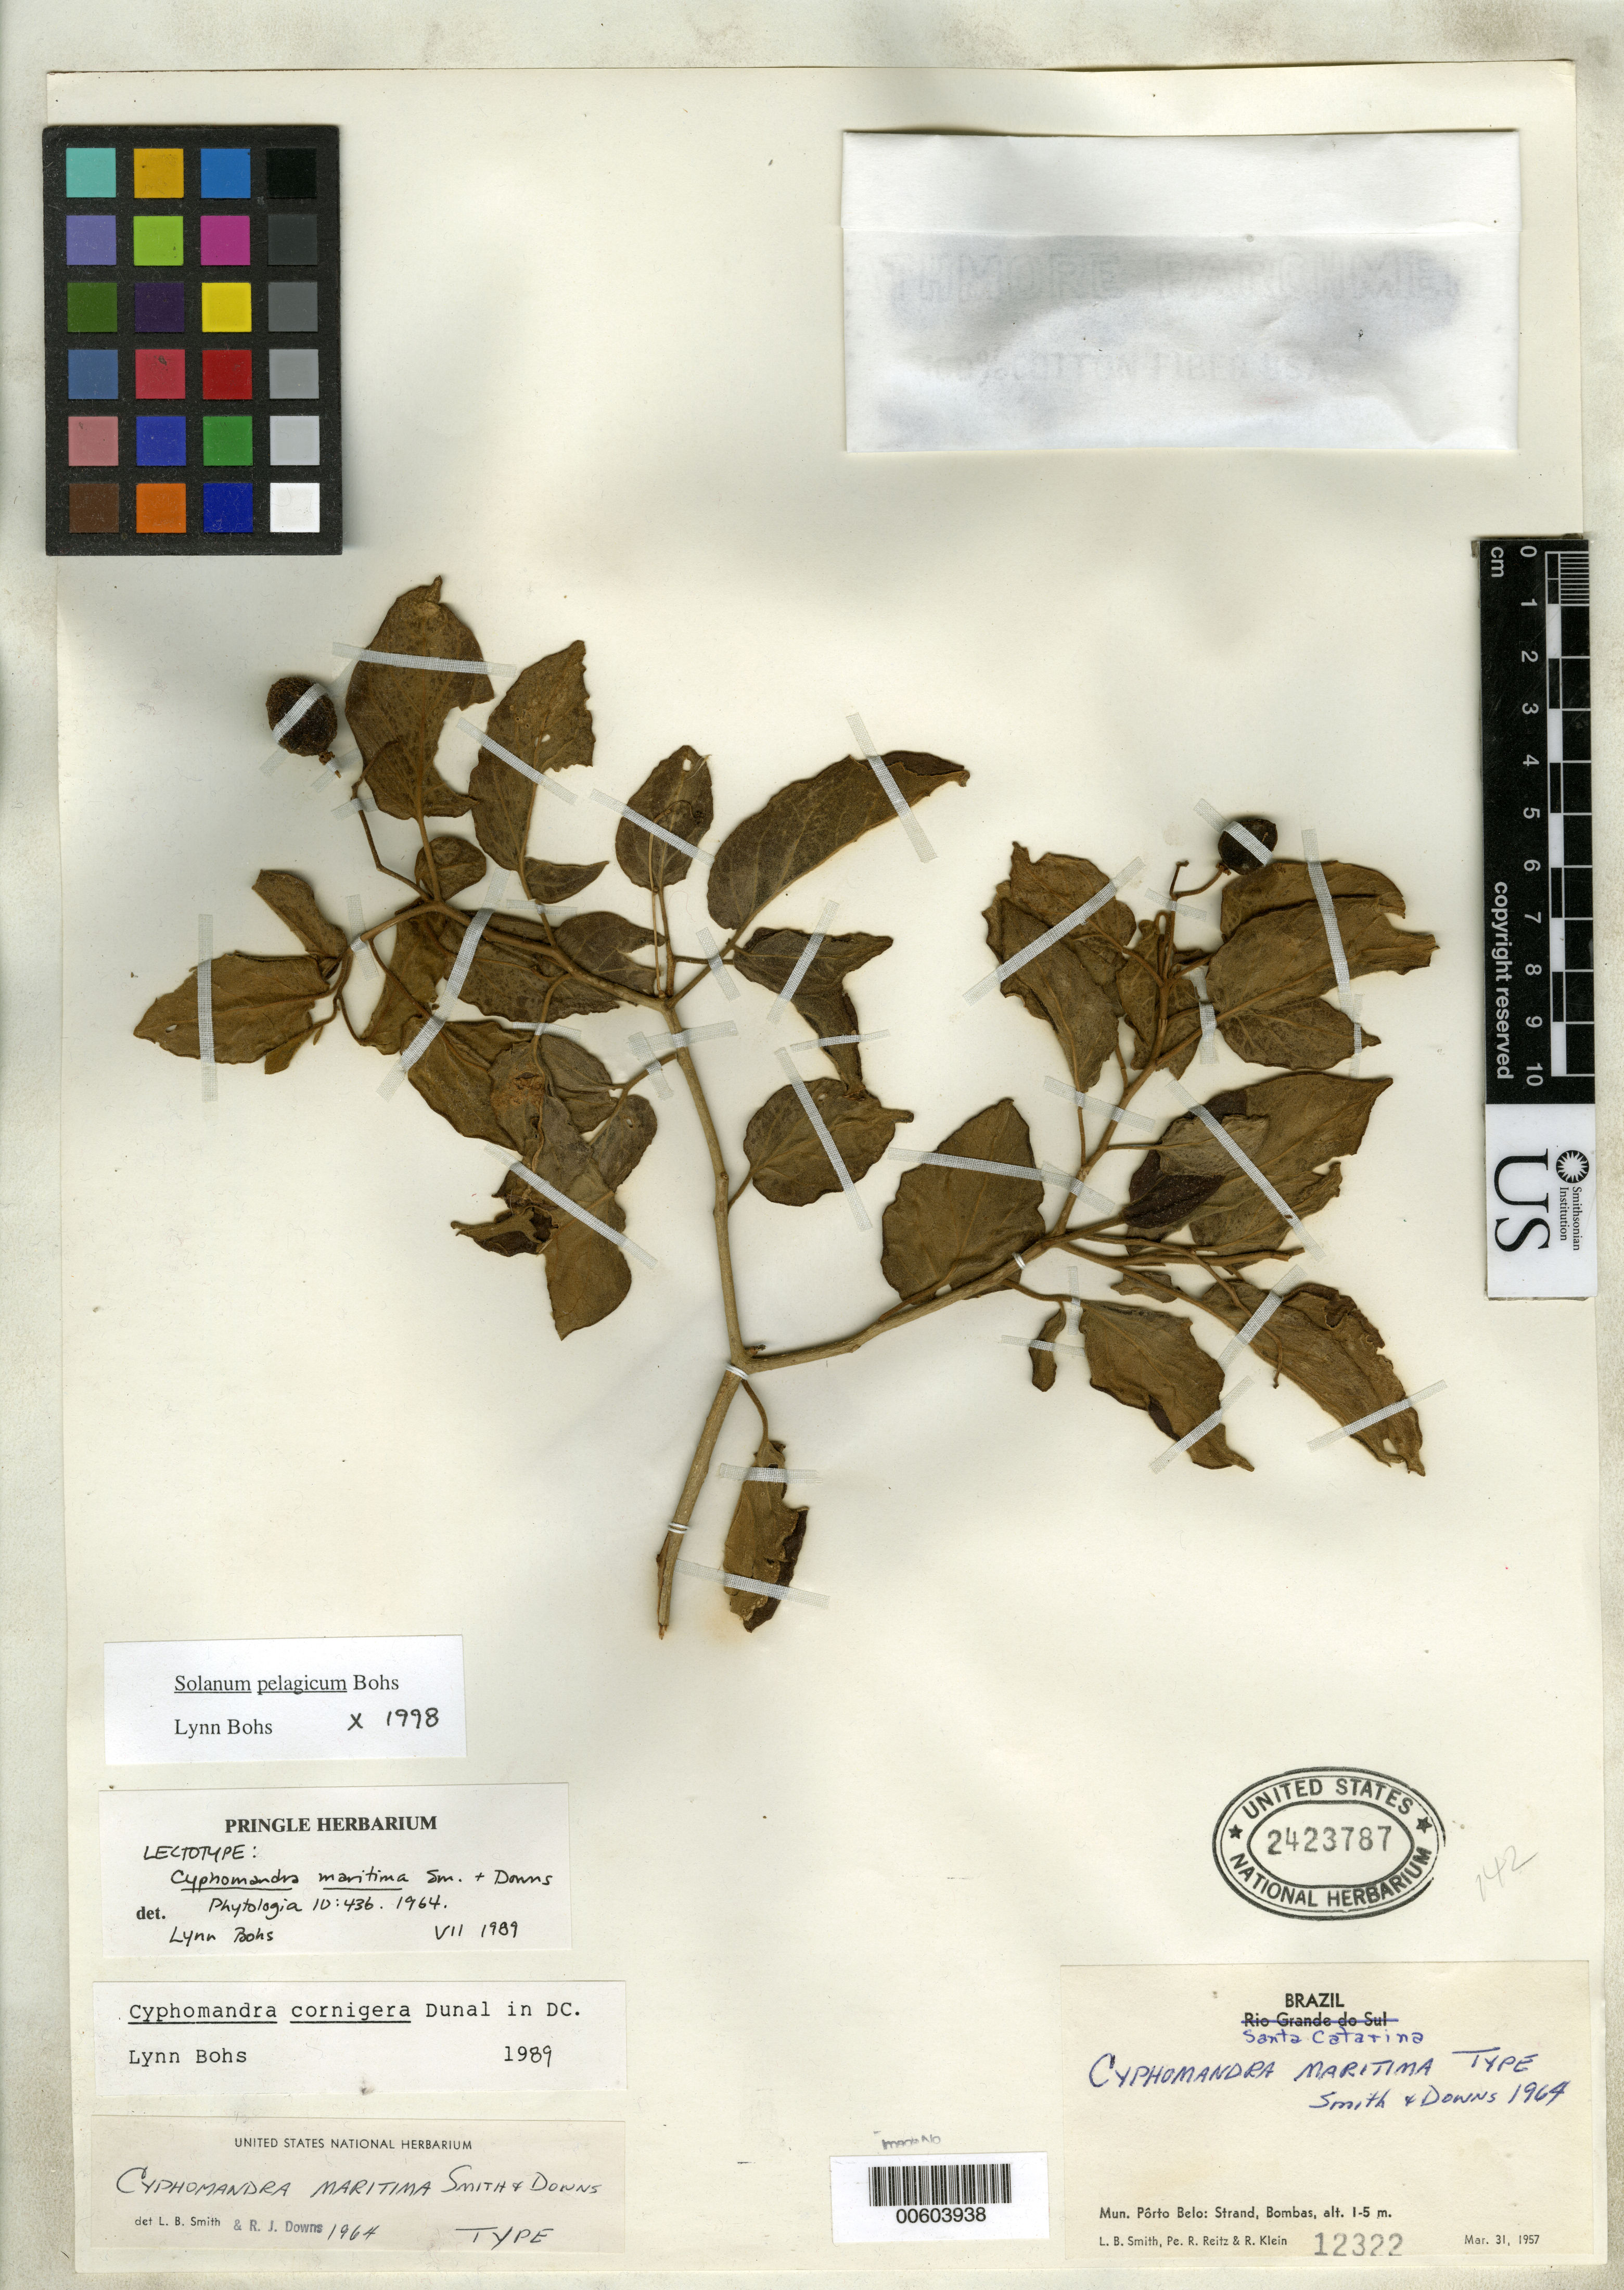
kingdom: Plantae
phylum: Tracheophyta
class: Magnoliopsida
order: Solanales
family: Solanaceae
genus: Cyphomandra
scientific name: Cyphomandra maritima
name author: L.B. Sm. & Downs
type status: Holotype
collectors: L. Smith, R. Reitz & R. M. Klein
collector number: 12322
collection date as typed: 31 Mar 1957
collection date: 1957-03-31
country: Brazil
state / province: Santa Catarina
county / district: Porto Belo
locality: Strand, Bombas.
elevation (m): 1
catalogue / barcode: US 2423787